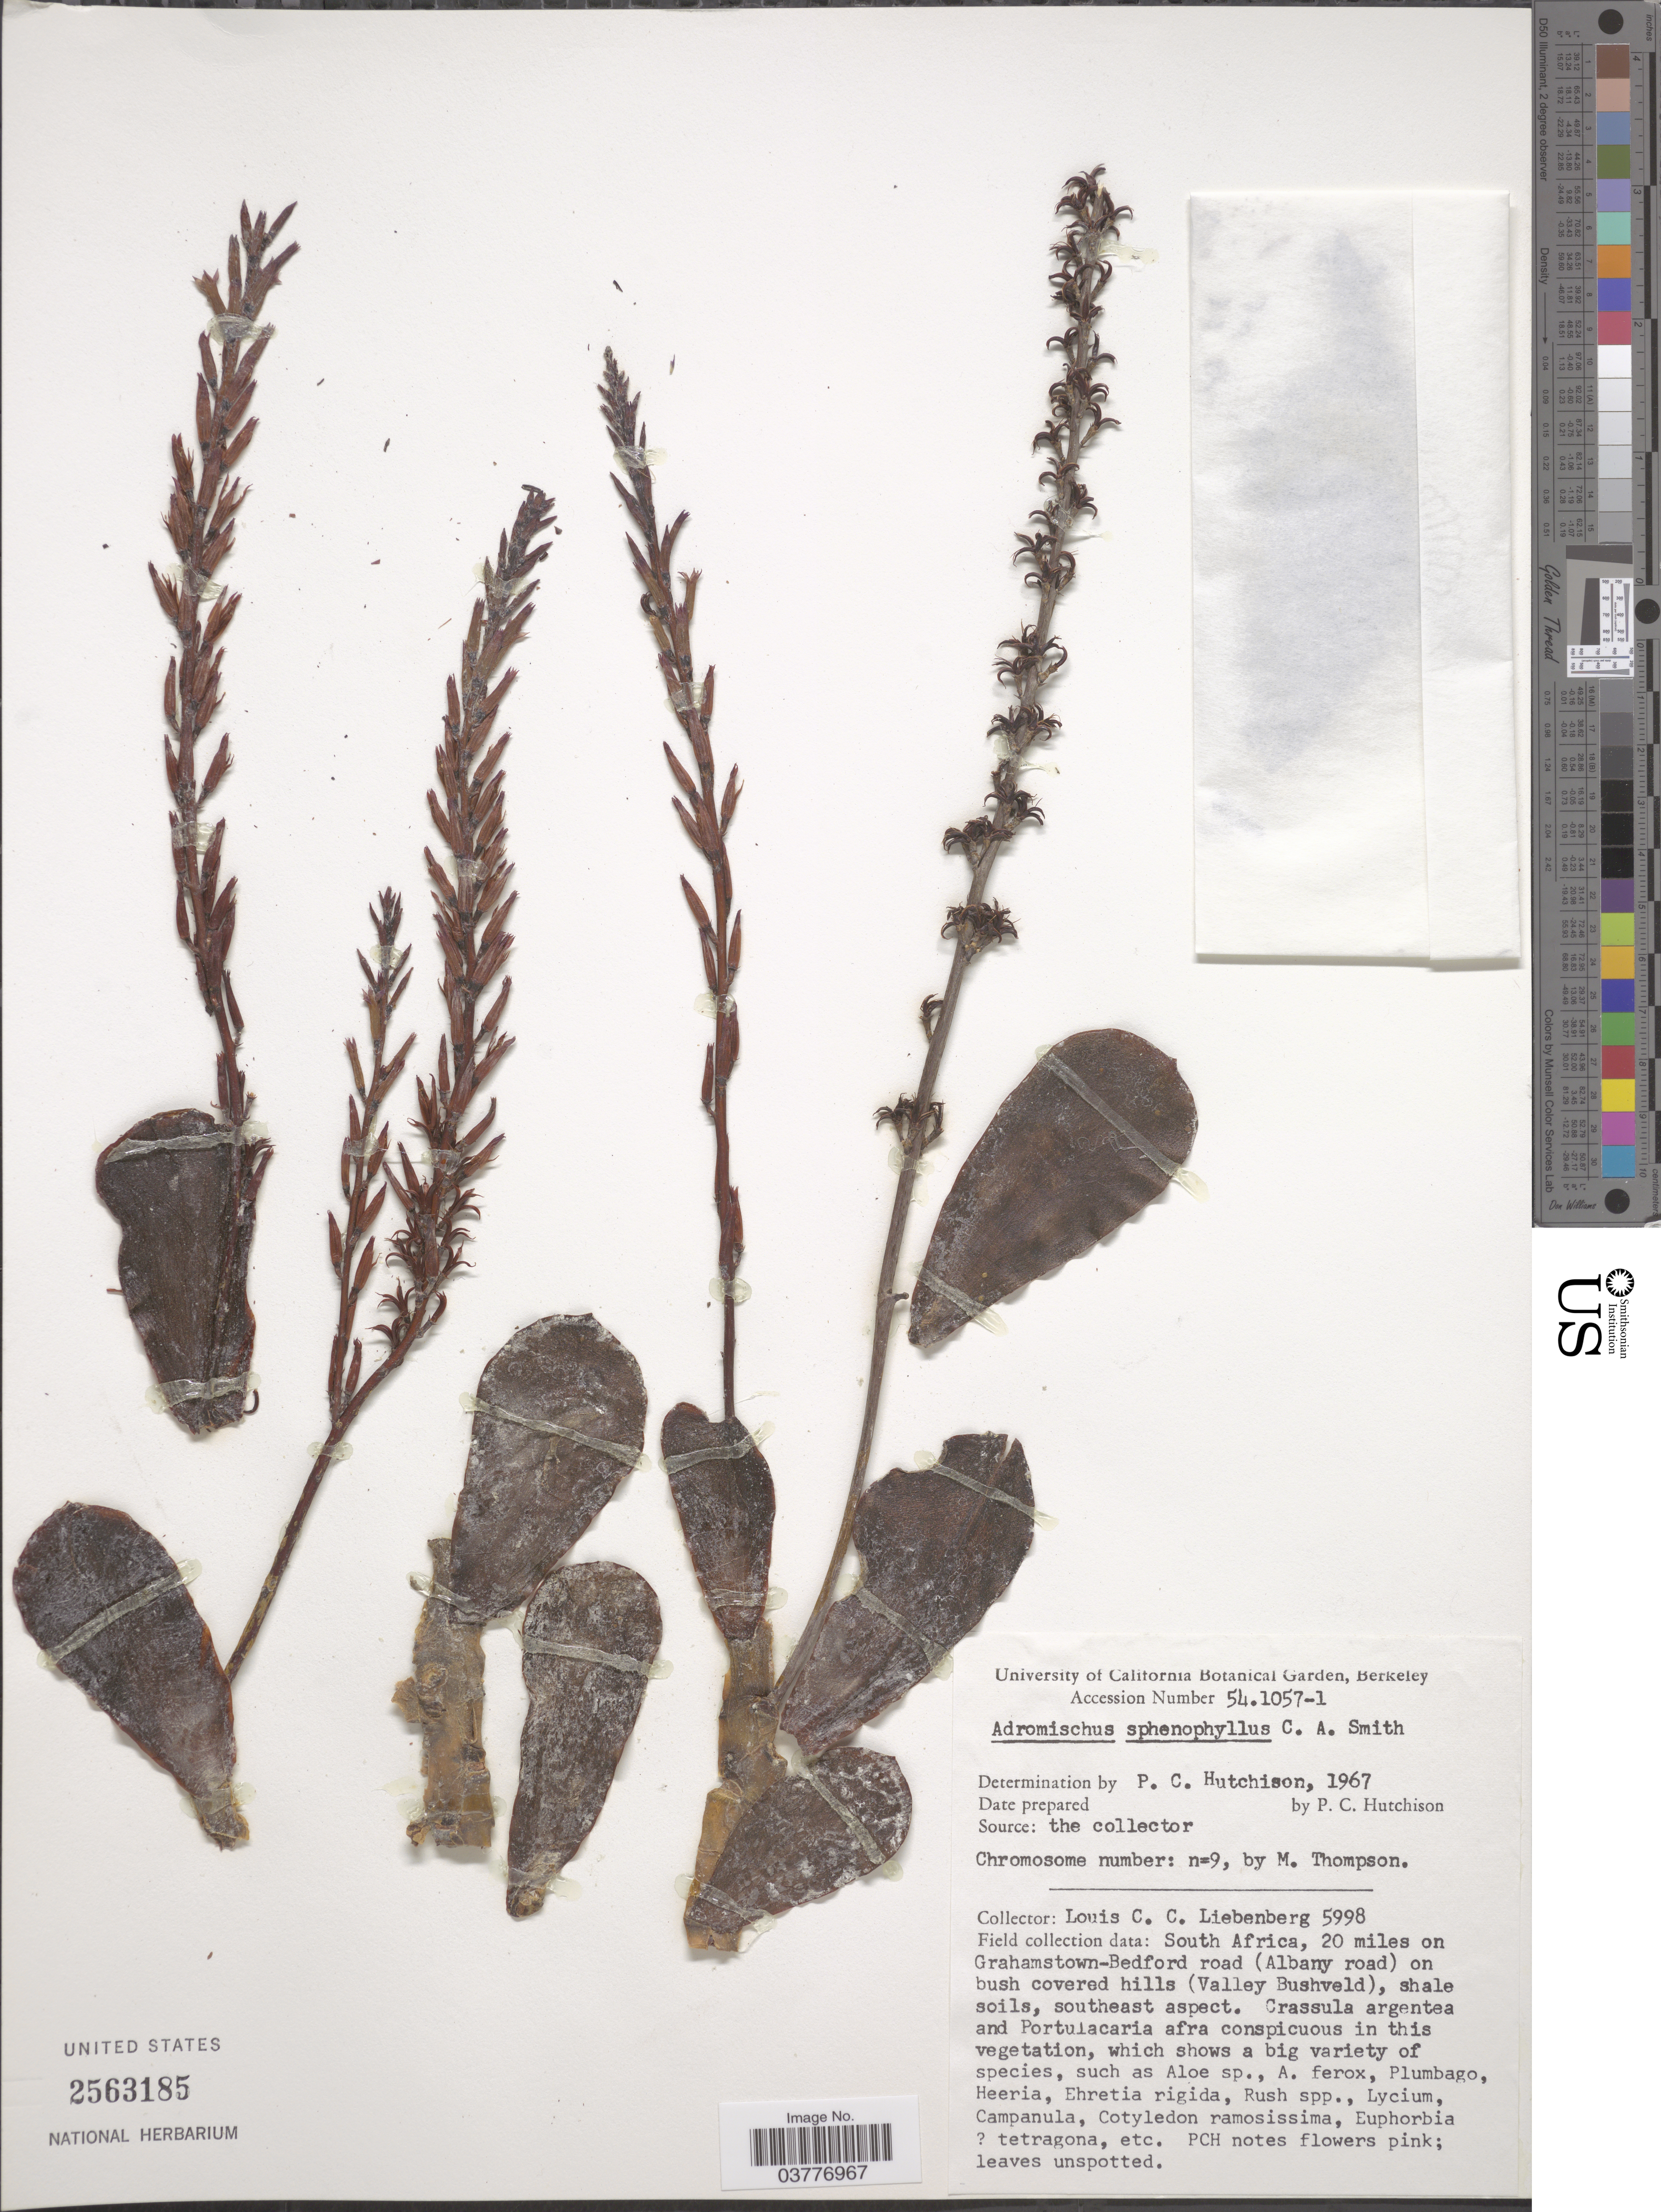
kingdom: Plantae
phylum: Tracheophyta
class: Magnoliopsida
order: Saxifragales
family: Crassulaceae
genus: Adromischus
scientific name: Adromischus sphenophyllus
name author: C.A. Sm.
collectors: P. C. Hutchison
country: United States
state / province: California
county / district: Alameda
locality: University of California Botanical Garden, Berkeley.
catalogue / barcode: US 2563185